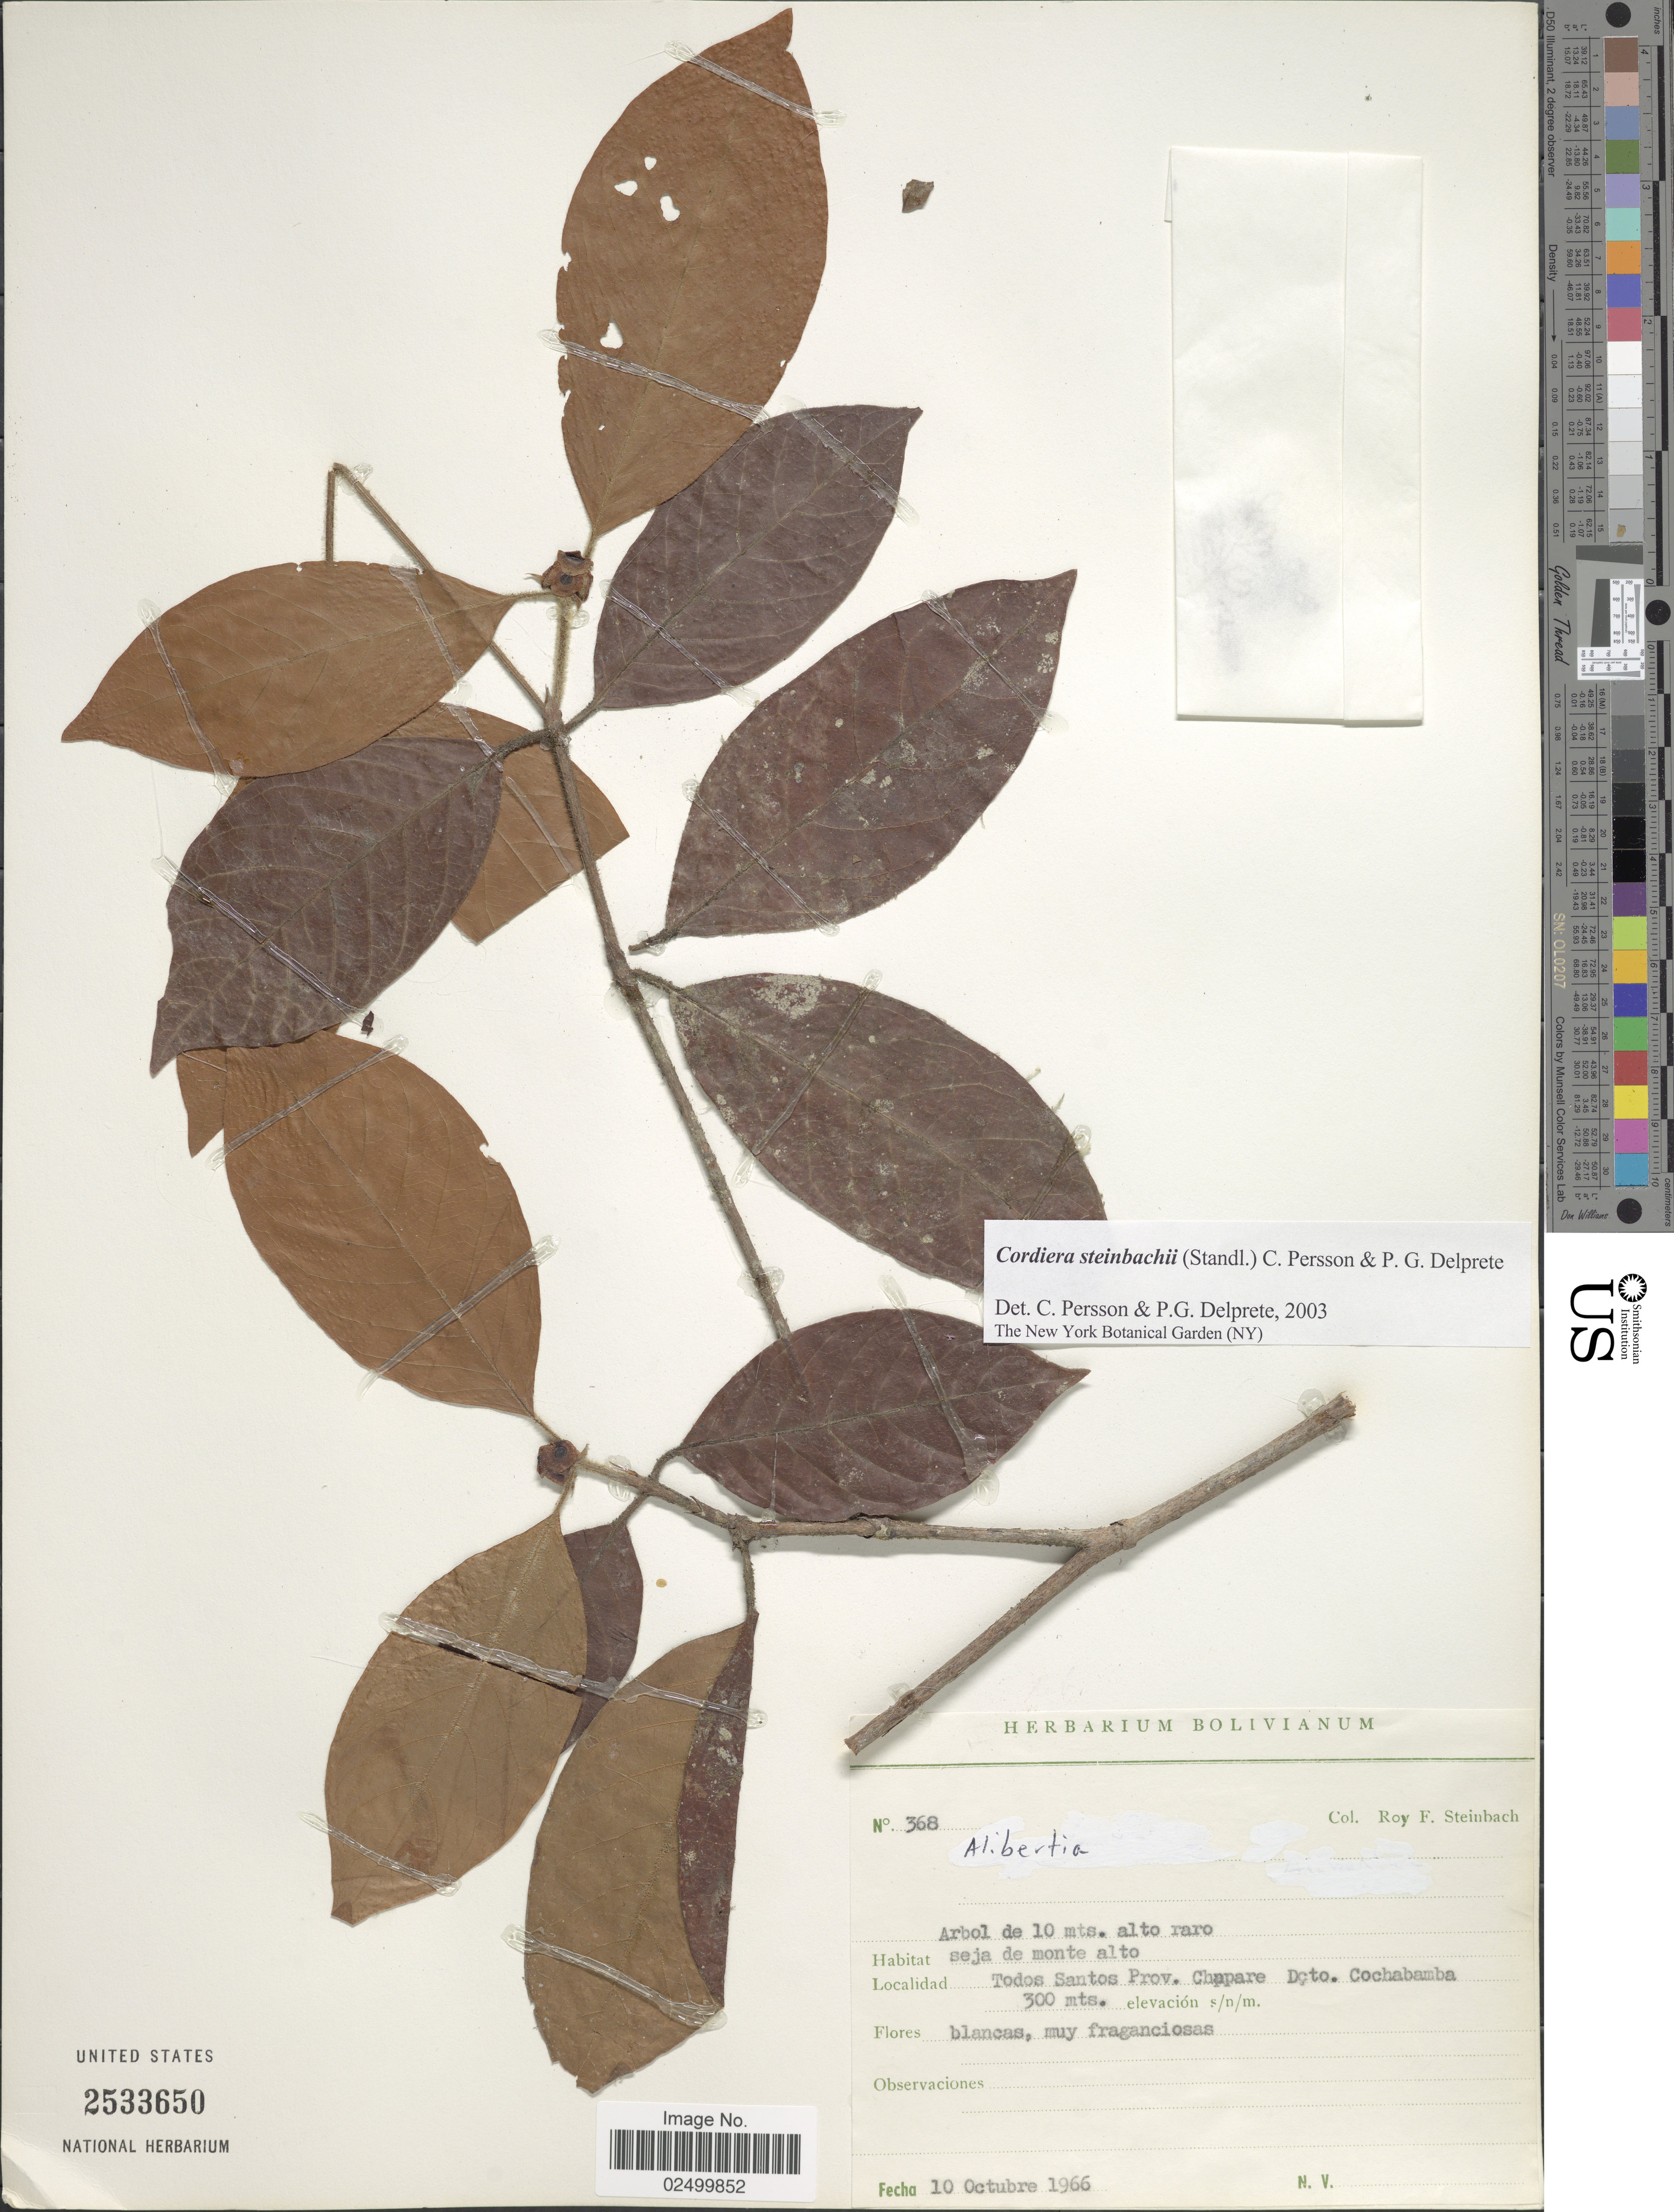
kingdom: Plantae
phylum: Tracheophyta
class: Magnoliopsida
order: Gentianales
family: Rubiaceae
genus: Cordiera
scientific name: Cordiera steinbachii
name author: C.H. Perss. & Delprete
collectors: R. F. Steinbach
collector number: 368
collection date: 1966-10-10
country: Bolivia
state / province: Cochabamba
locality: Todos Santos Prov. Chapare.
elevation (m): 300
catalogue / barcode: US 2533650